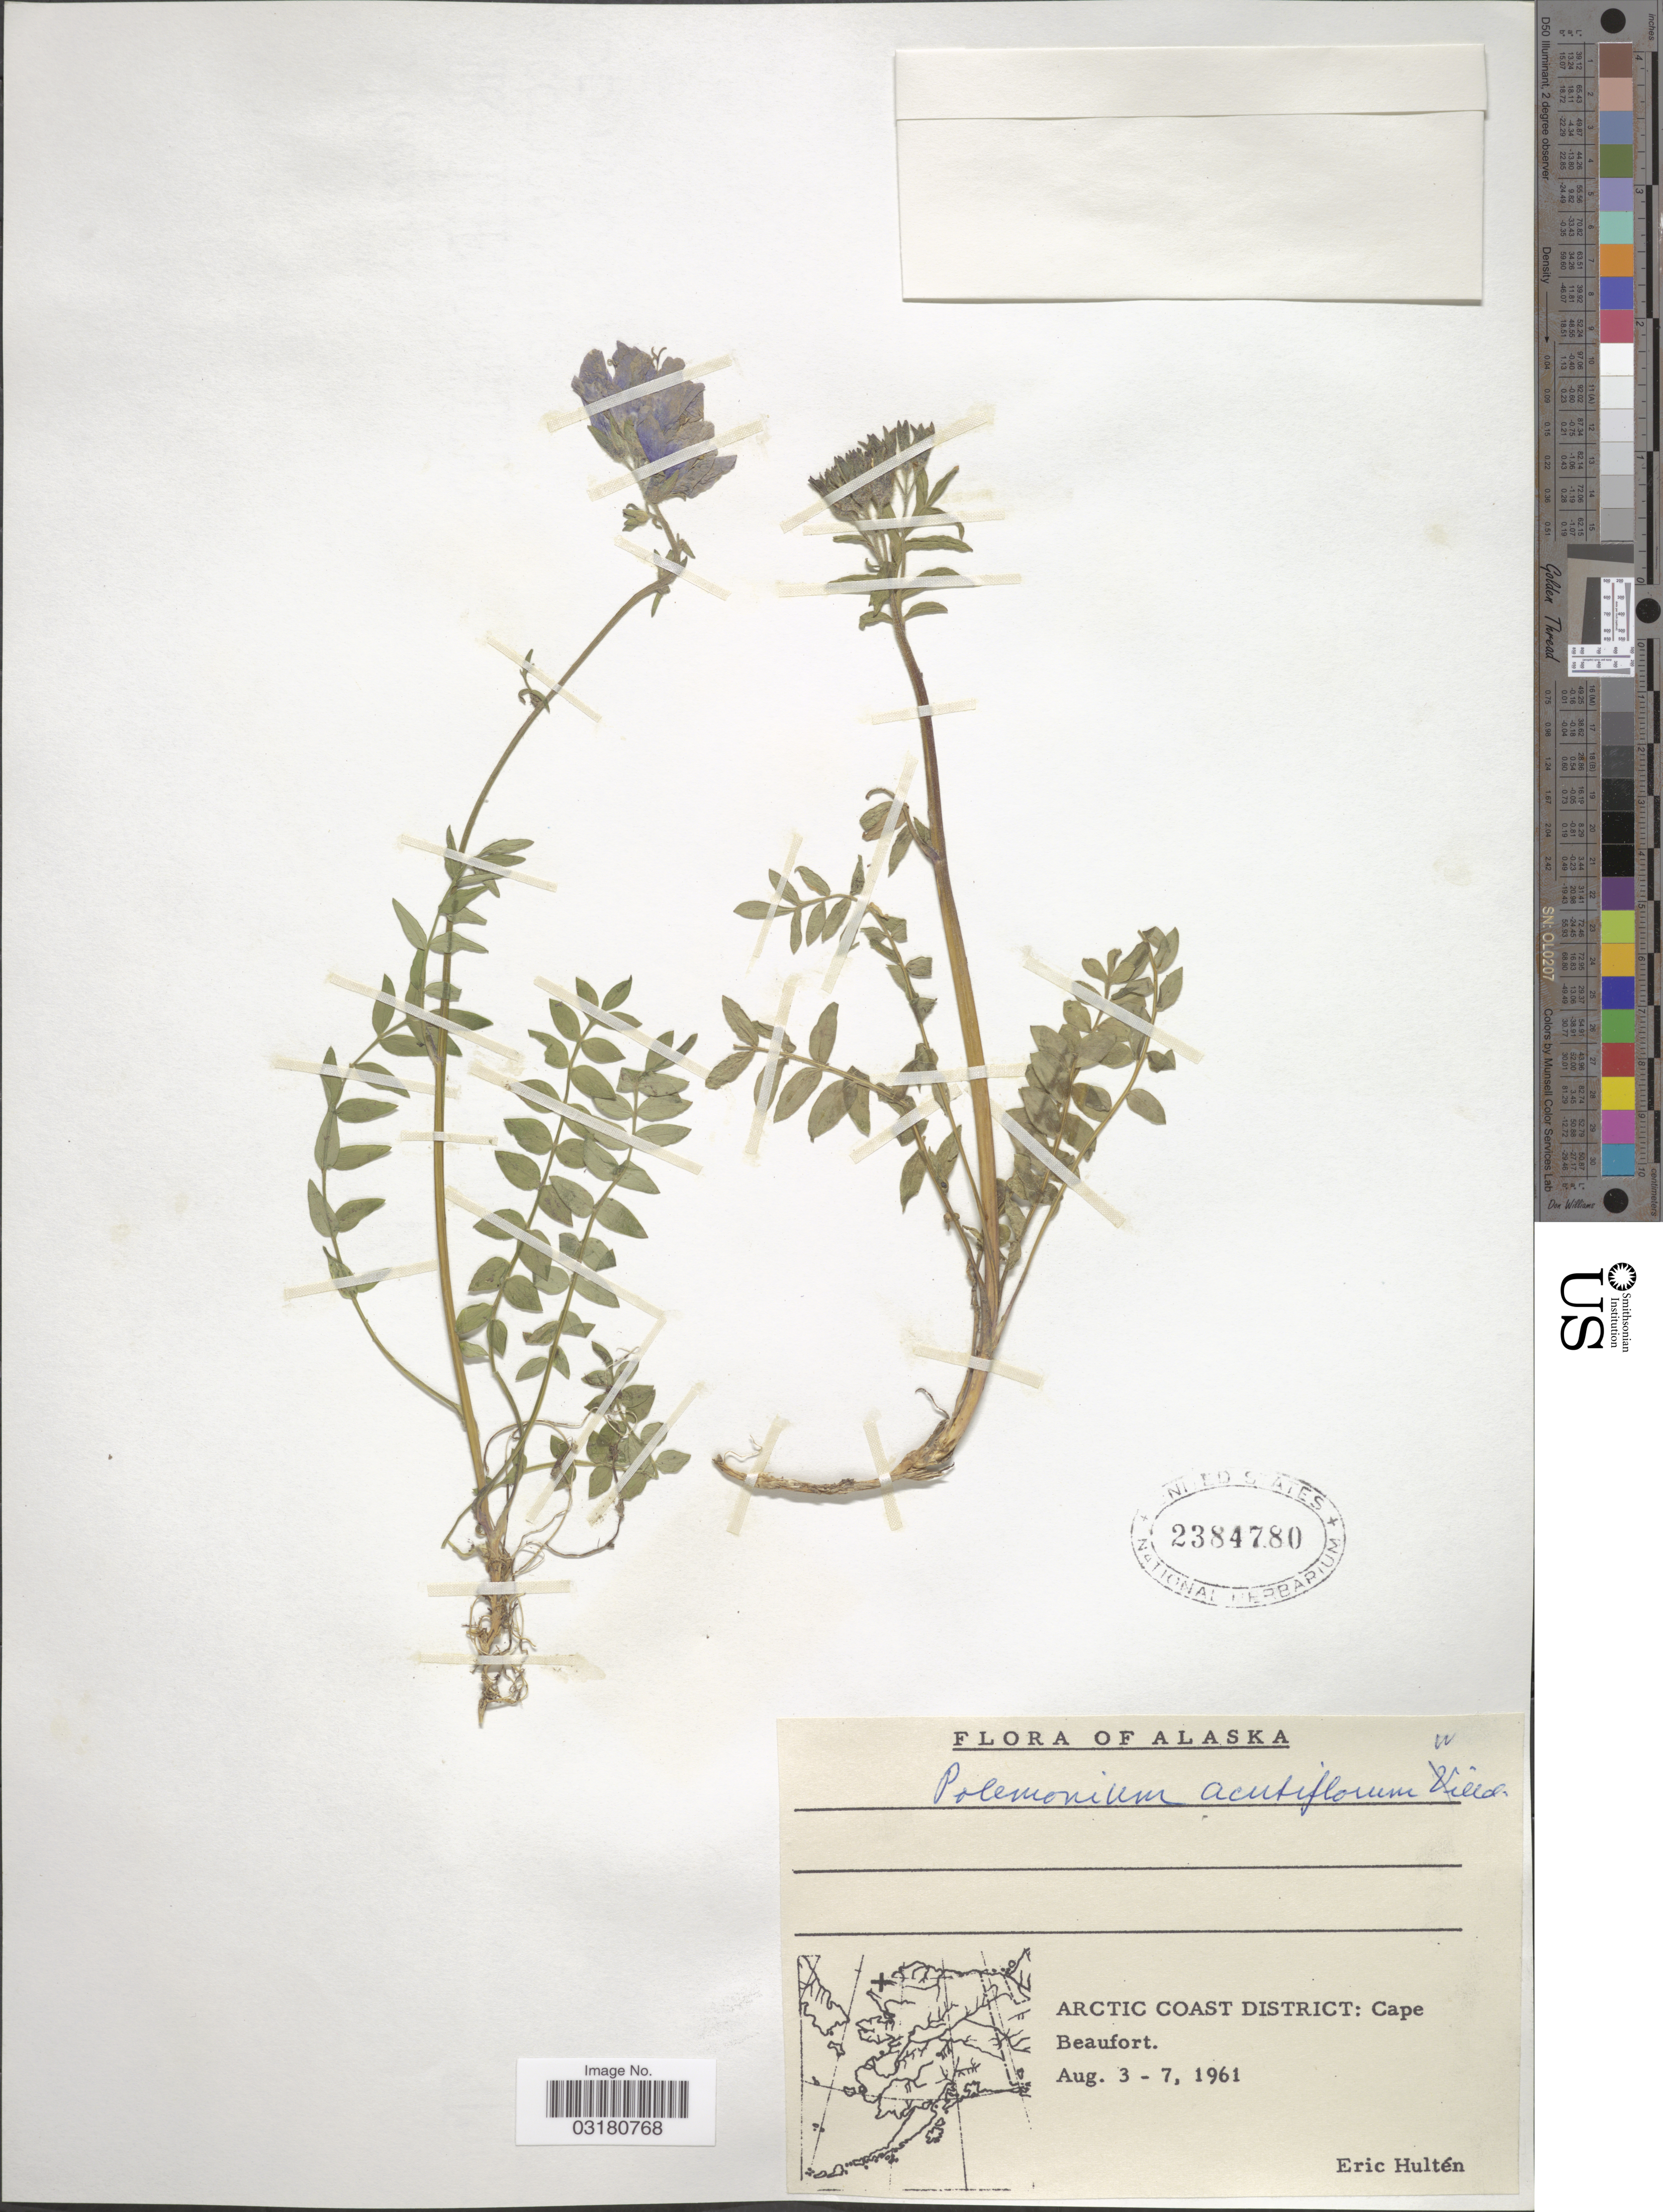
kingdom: Plantae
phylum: Tracheophyta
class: Magnoliopsida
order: Ericales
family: Polemoniaceae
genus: Polemonium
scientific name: Polemonium acutiflorum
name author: Willd. ex Roem. & Schult.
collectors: E. G. Hultén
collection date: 1961-08-03/1961-08-07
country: United States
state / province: Alaska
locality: Arctic Coast District: Cape Beaufort.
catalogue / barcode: US 2384780